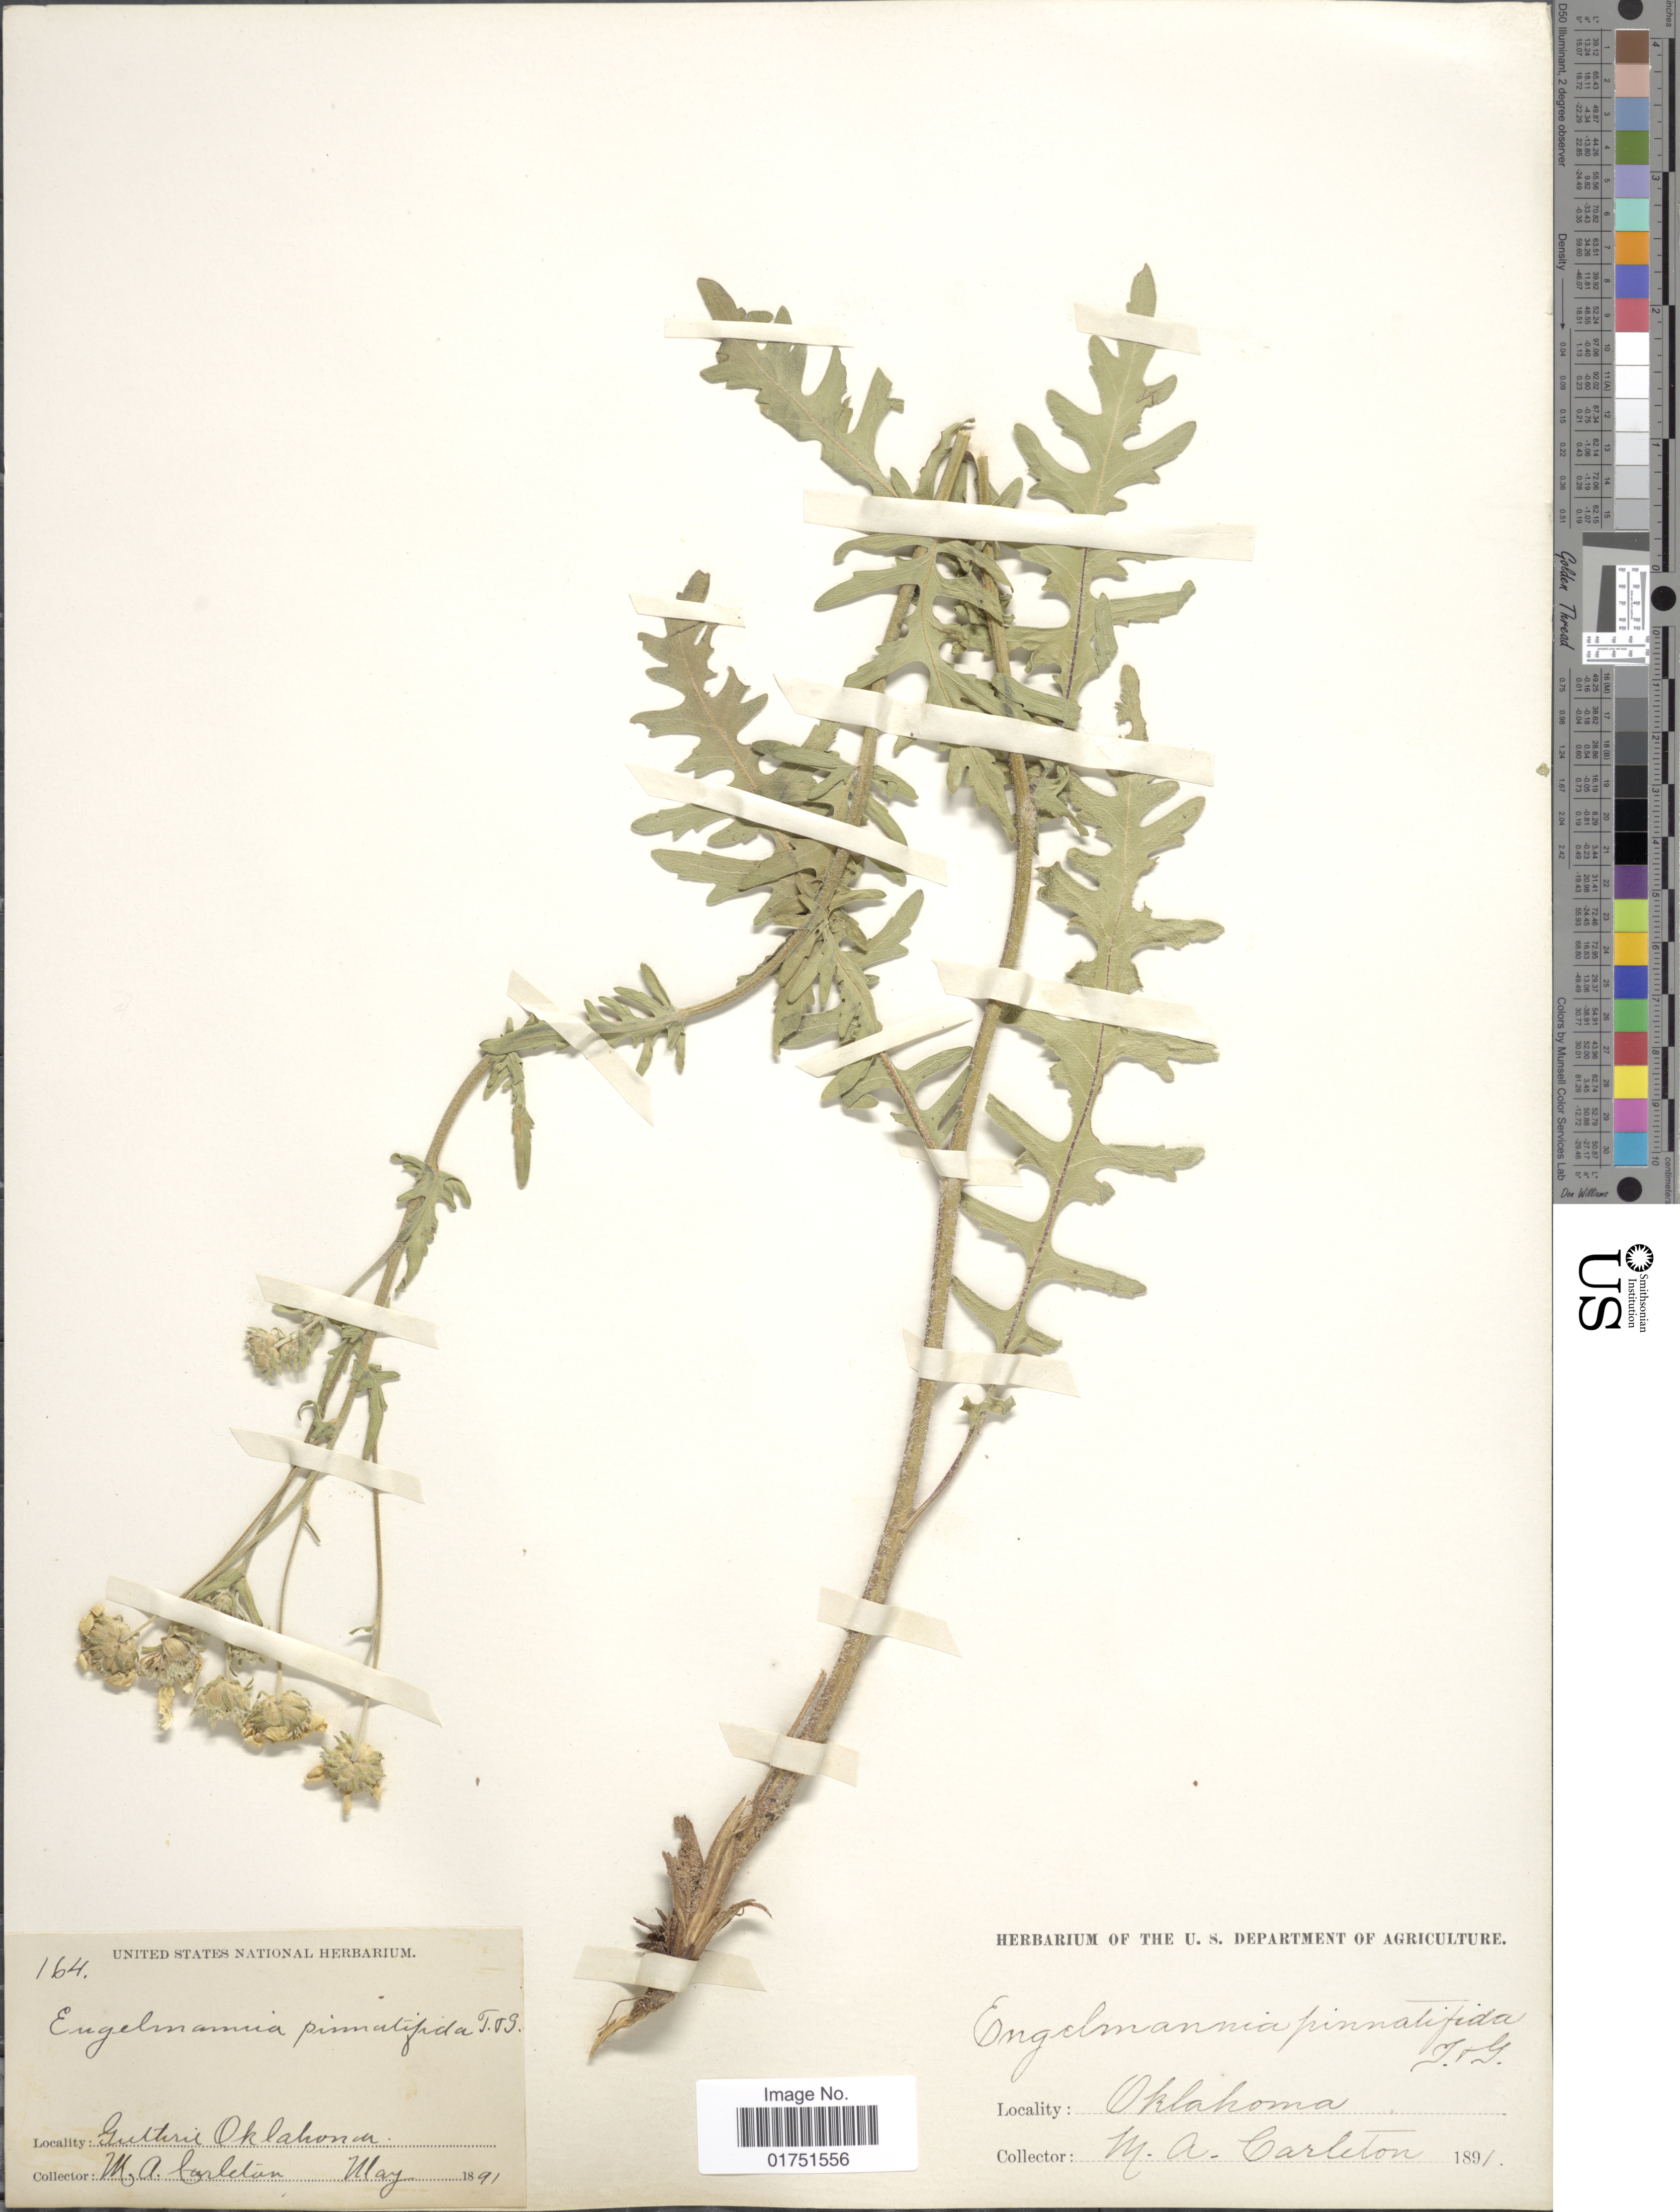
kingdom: Plantae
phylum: Tracheophyta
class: Magnoliopsida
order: Asterales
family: Asteraceae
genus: Engelmannia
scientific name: Engelmannia pinnatifida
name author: Torr. & A. Gray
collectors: M. A. Carleton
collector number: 164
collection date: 1891-05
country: United States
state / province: Oklahoma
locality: Guthrie Oklahoma